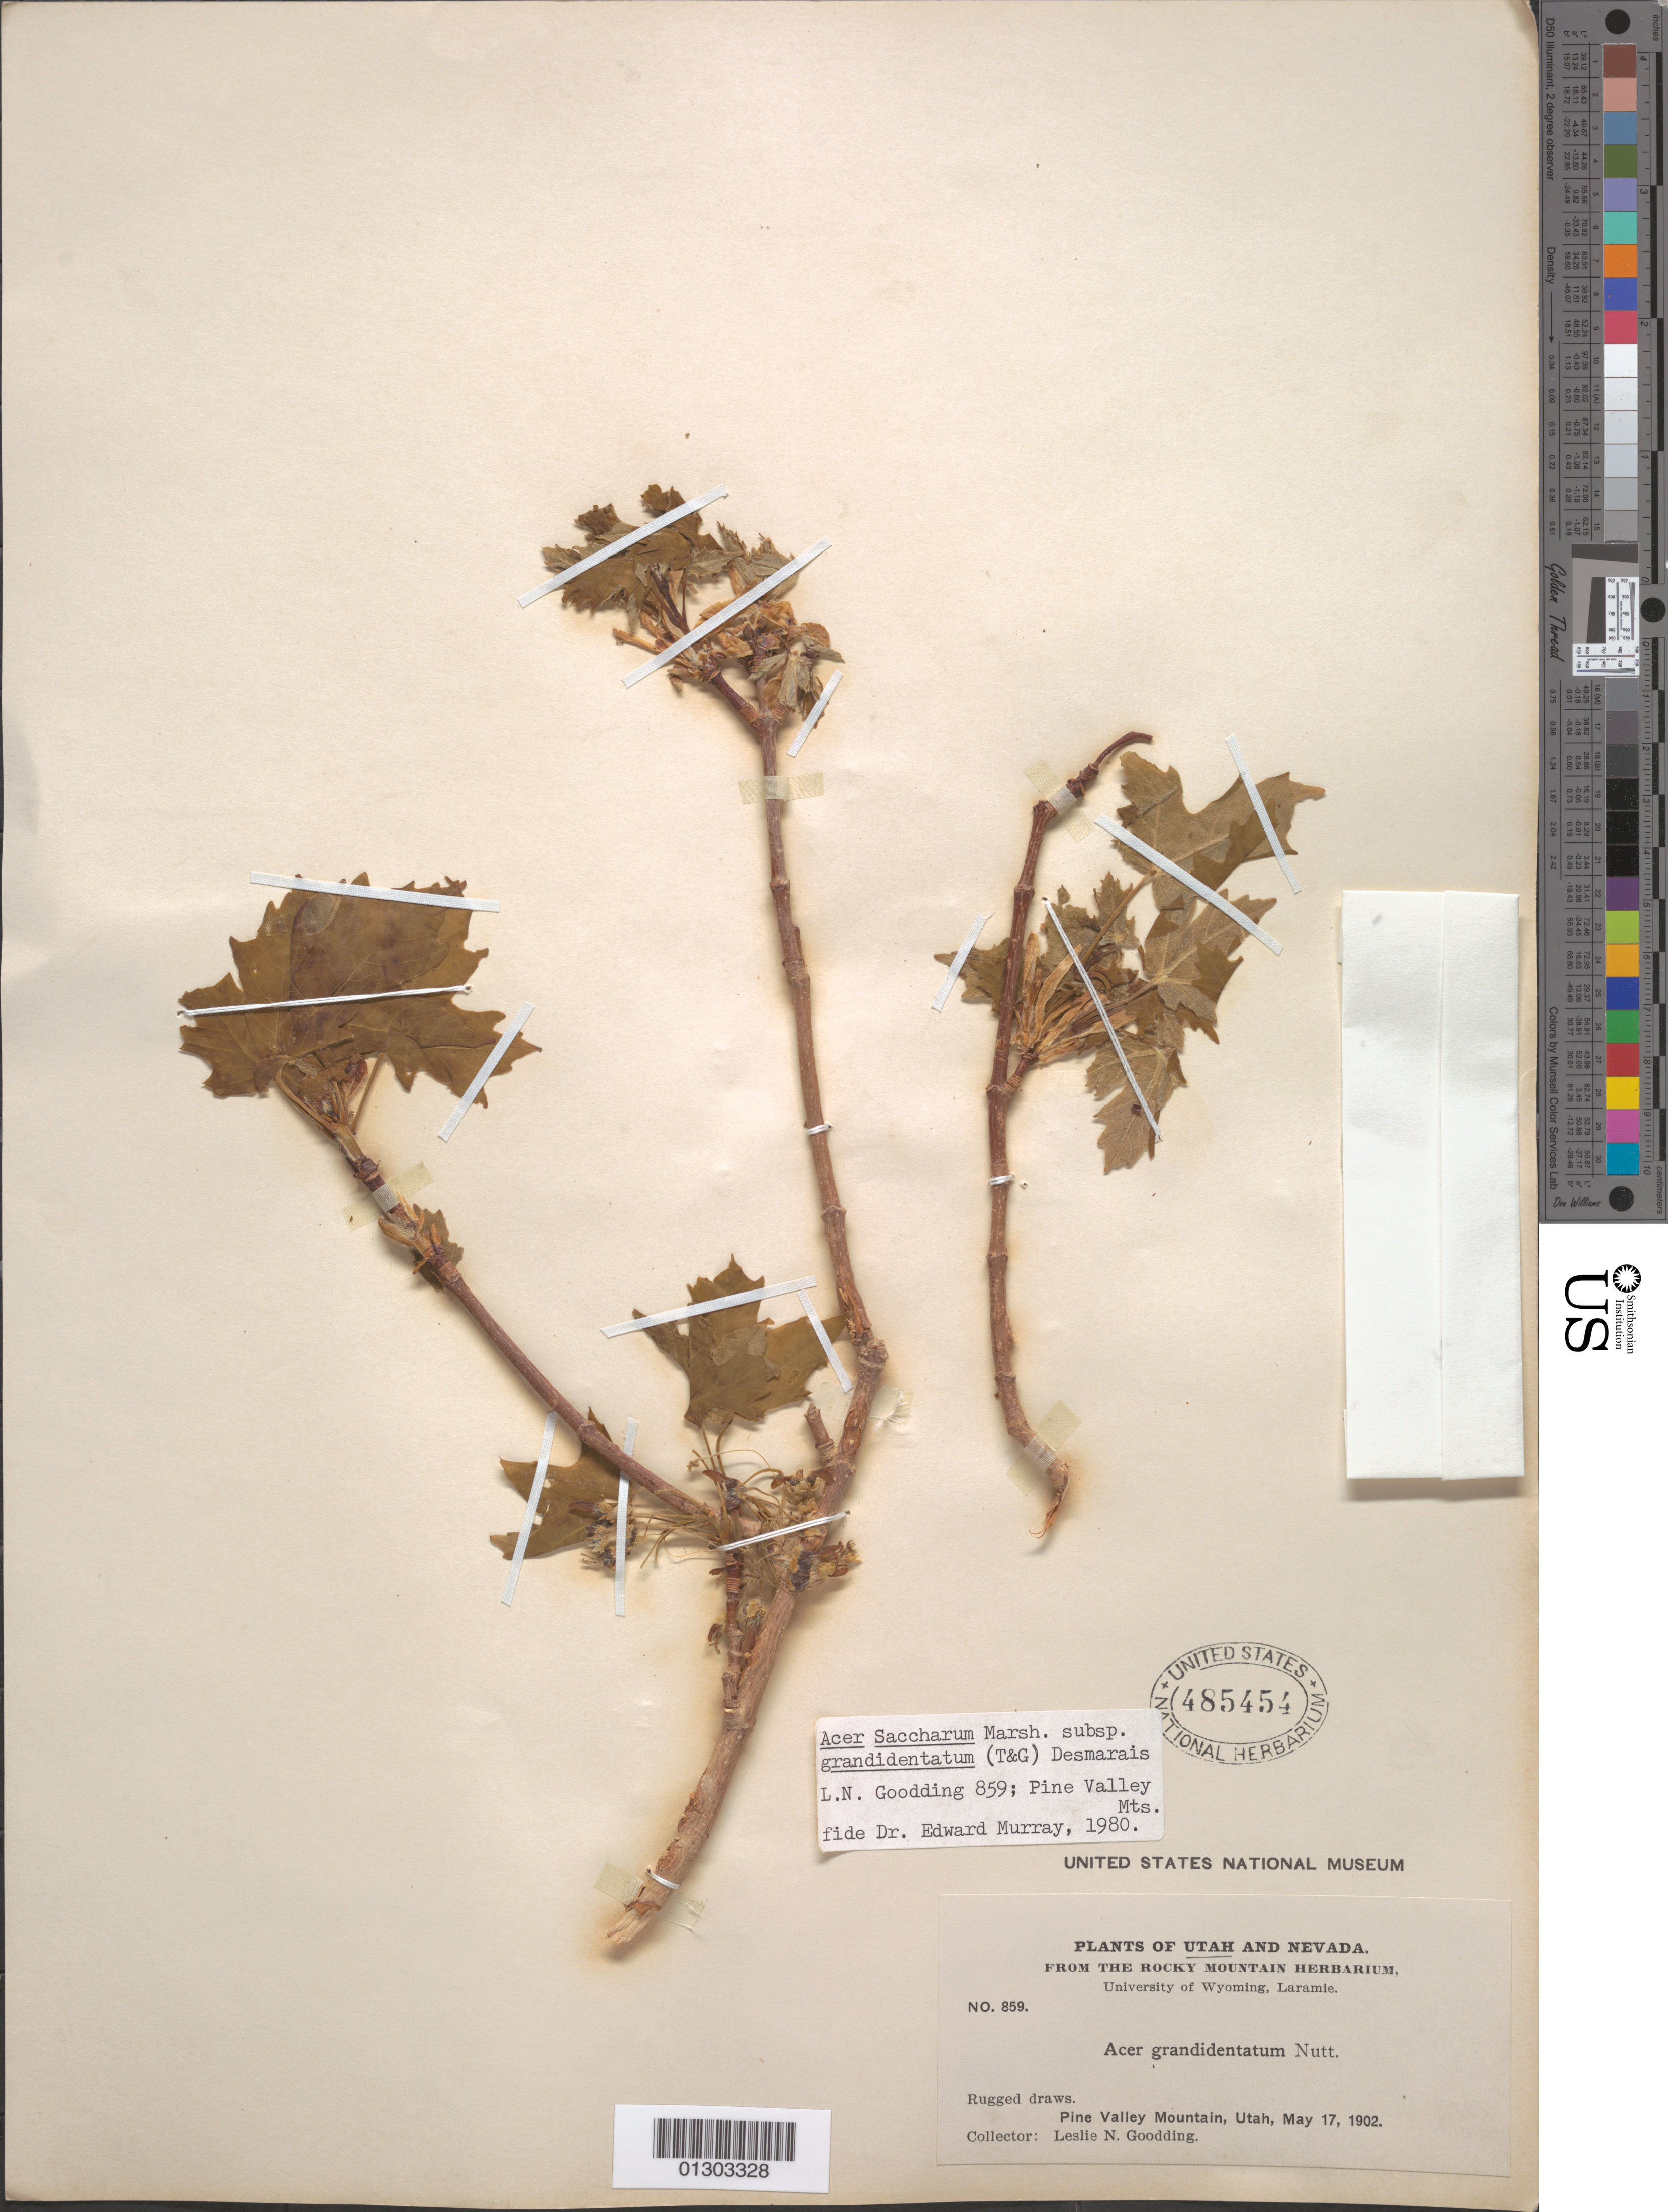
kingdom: Plantae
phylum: Tracheophyta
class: Magnoliopsida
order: Sapindales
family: Sapindaceae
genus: Acer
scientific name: Acer grandidentatum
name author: Nutt.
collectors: L. N. Goodding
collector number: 859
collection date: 1902-05-17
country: United States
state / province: Utah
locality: Pine Valley Mountain.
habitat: Rugged draws.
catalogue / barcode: US 485454